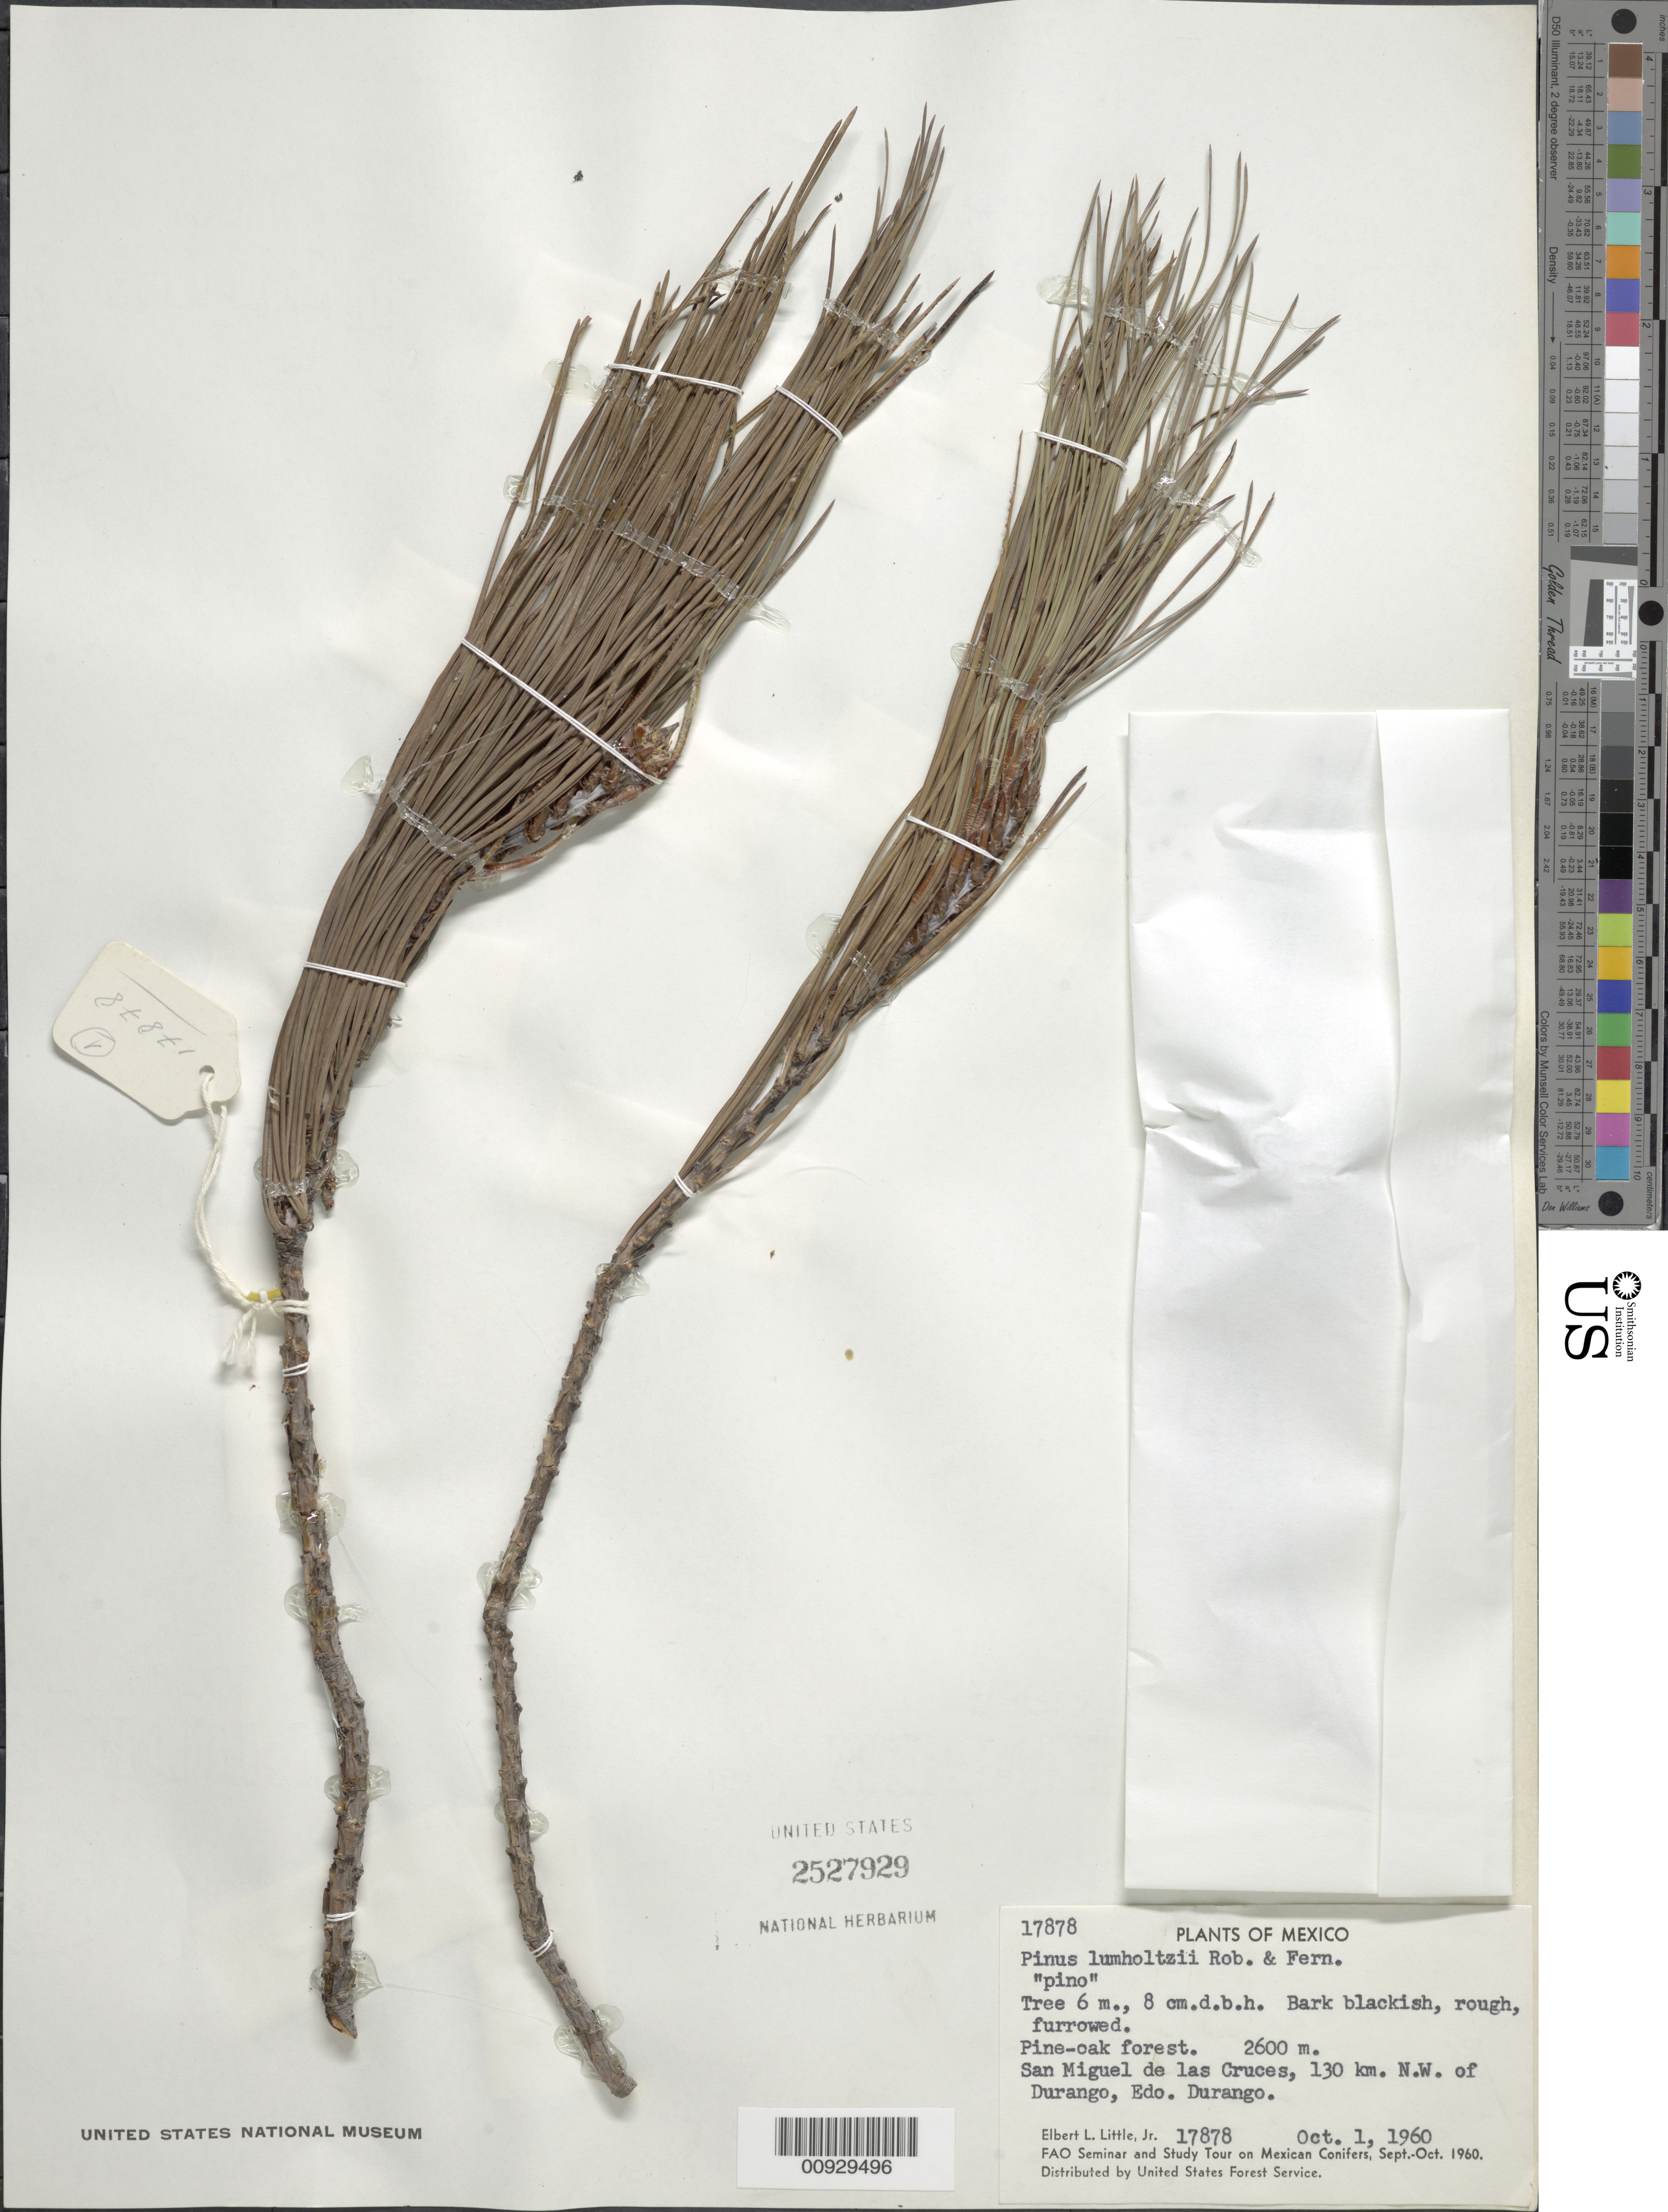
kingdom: Plantae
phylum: Tracheophyta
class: Pinopsida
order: Pinales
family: Pinaceae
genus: Pinus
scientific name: Pinus lumholtzii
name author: B.L. Rob. & Fernald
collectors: E. L. Little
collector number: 17878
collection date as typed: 01 Oct 1960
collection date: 1960-10-01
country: Mexico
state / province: Durango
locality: San Miguel de las Cruces, 130 km. NW of Durango.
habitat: Pine-oak forest.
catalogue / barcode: US 2527929